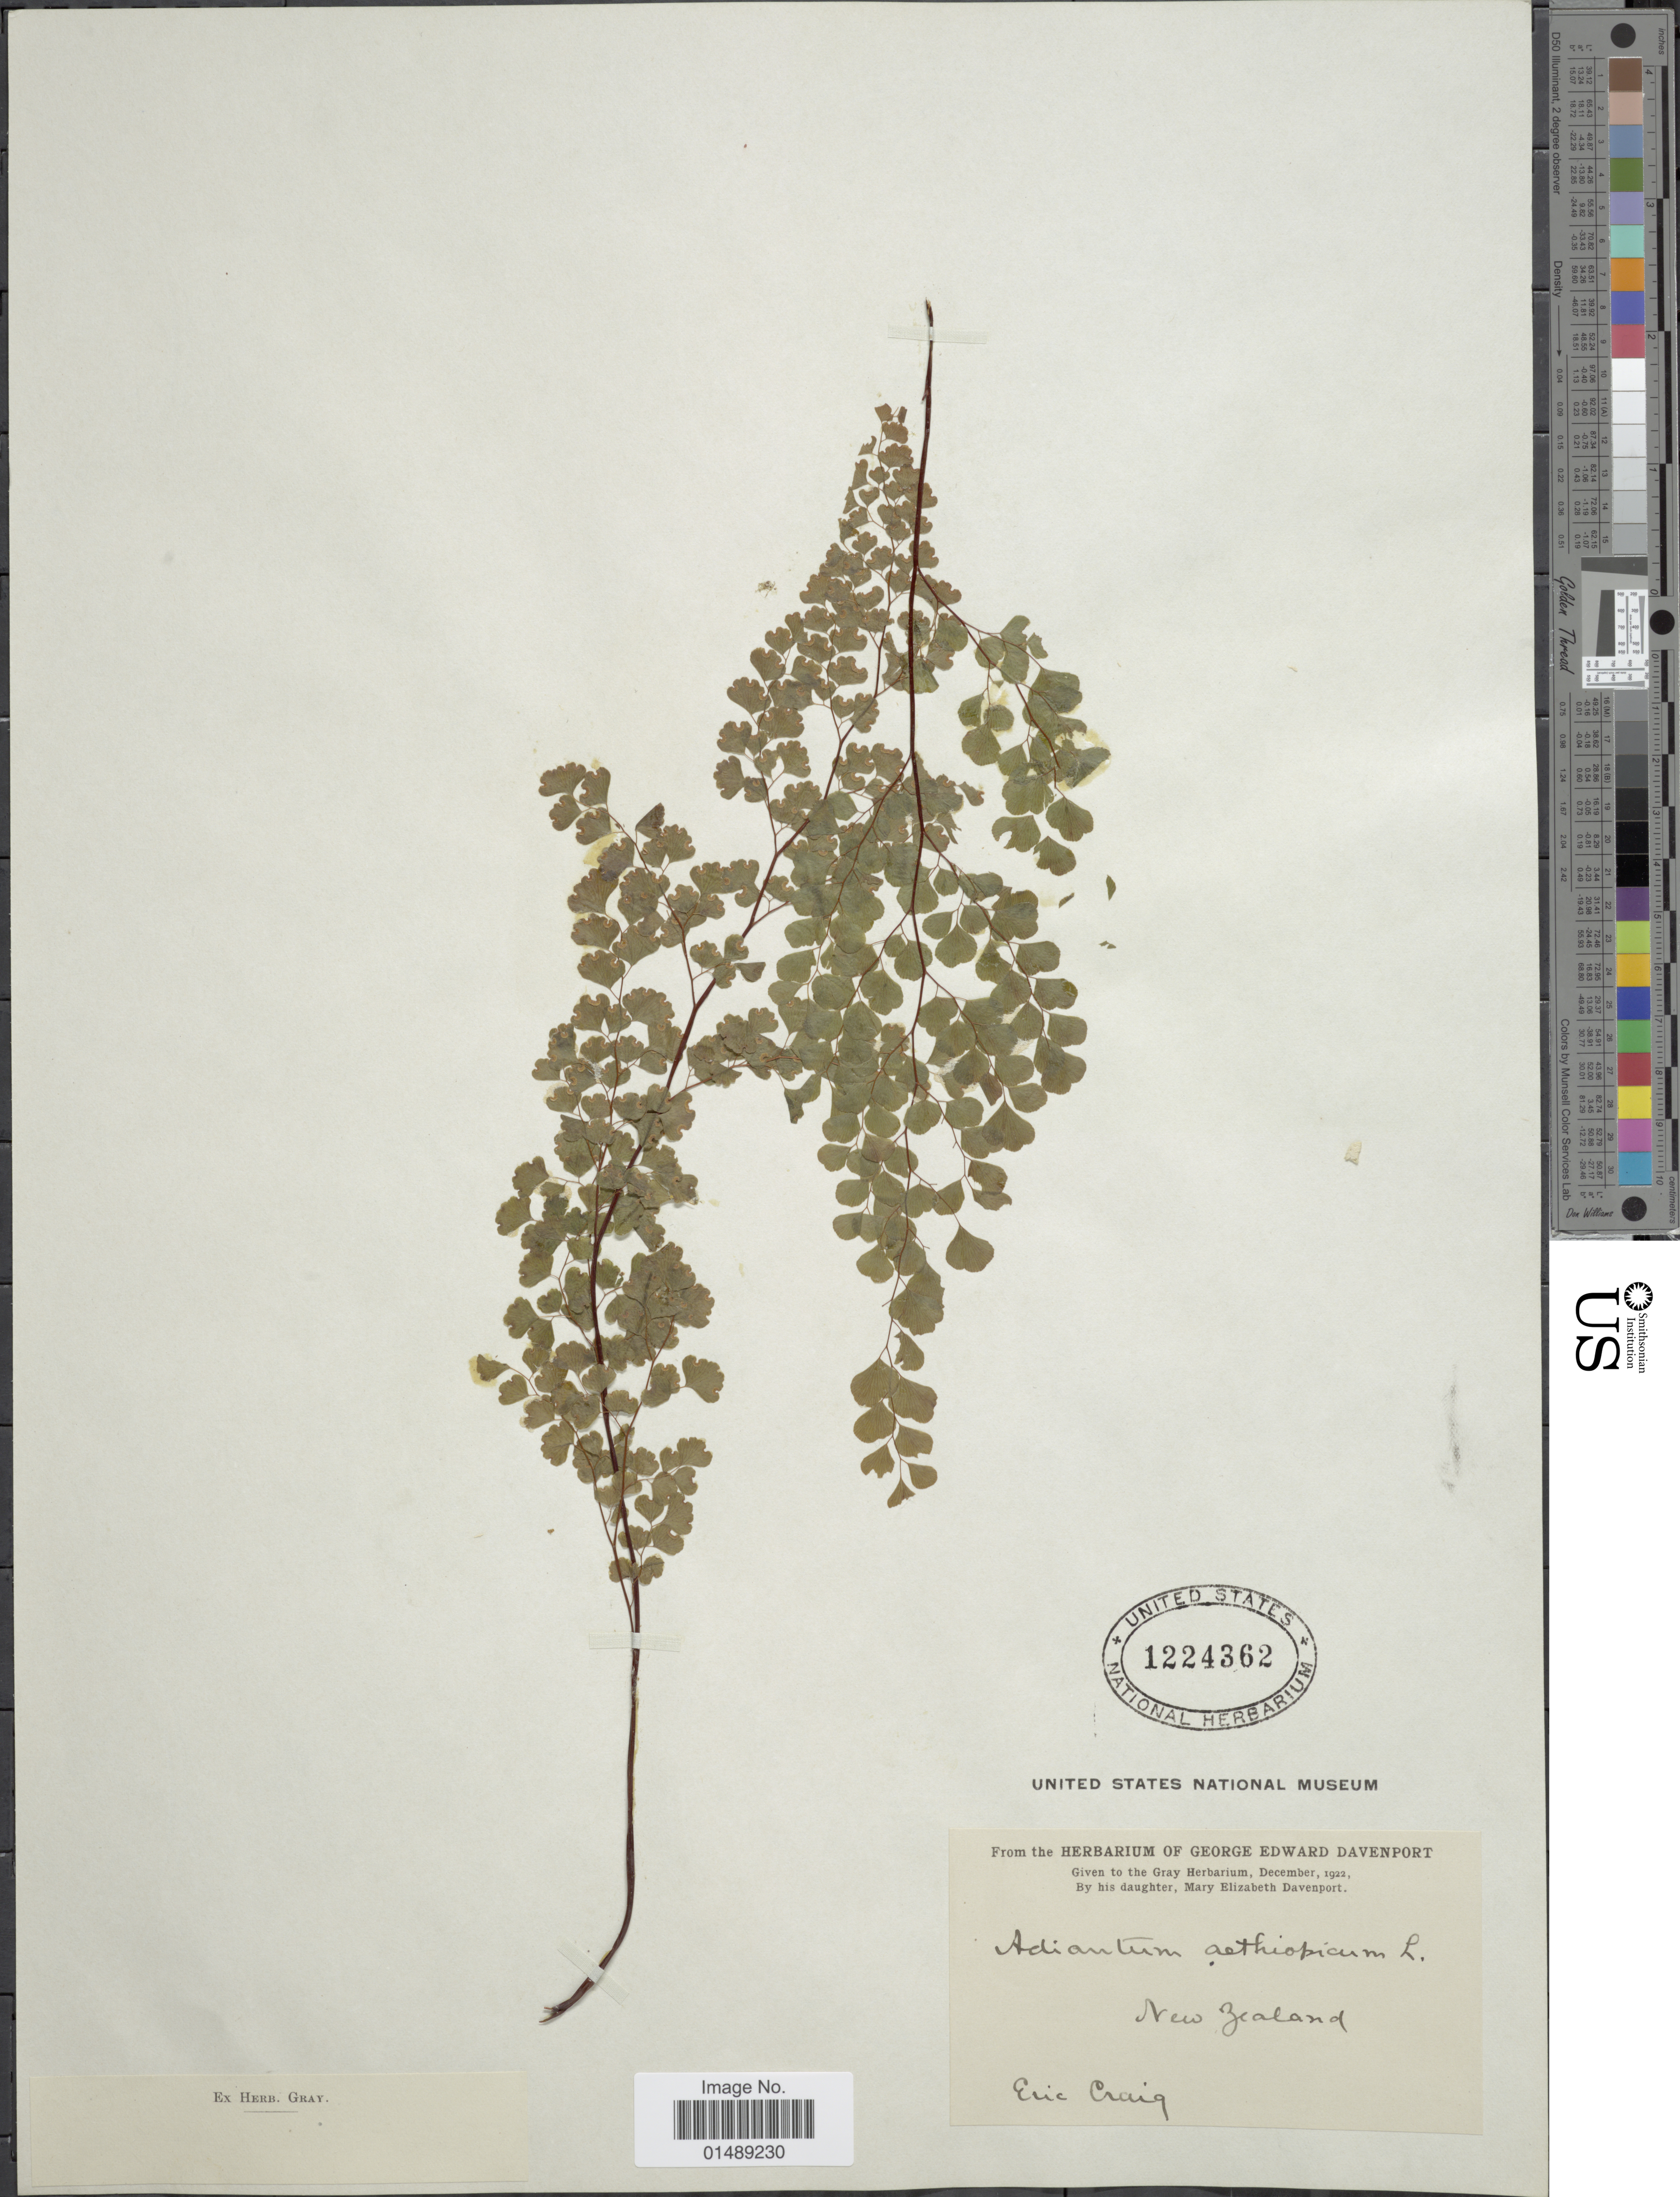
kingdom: Plantae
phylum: Tracheophyta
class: Polypodiopsida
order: Polypodiales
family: Pteridaceae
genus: Adiantum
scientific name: Adiantum aethiopicum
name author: L.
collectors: E. Craig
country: New Zealand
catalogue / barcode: US 1224362